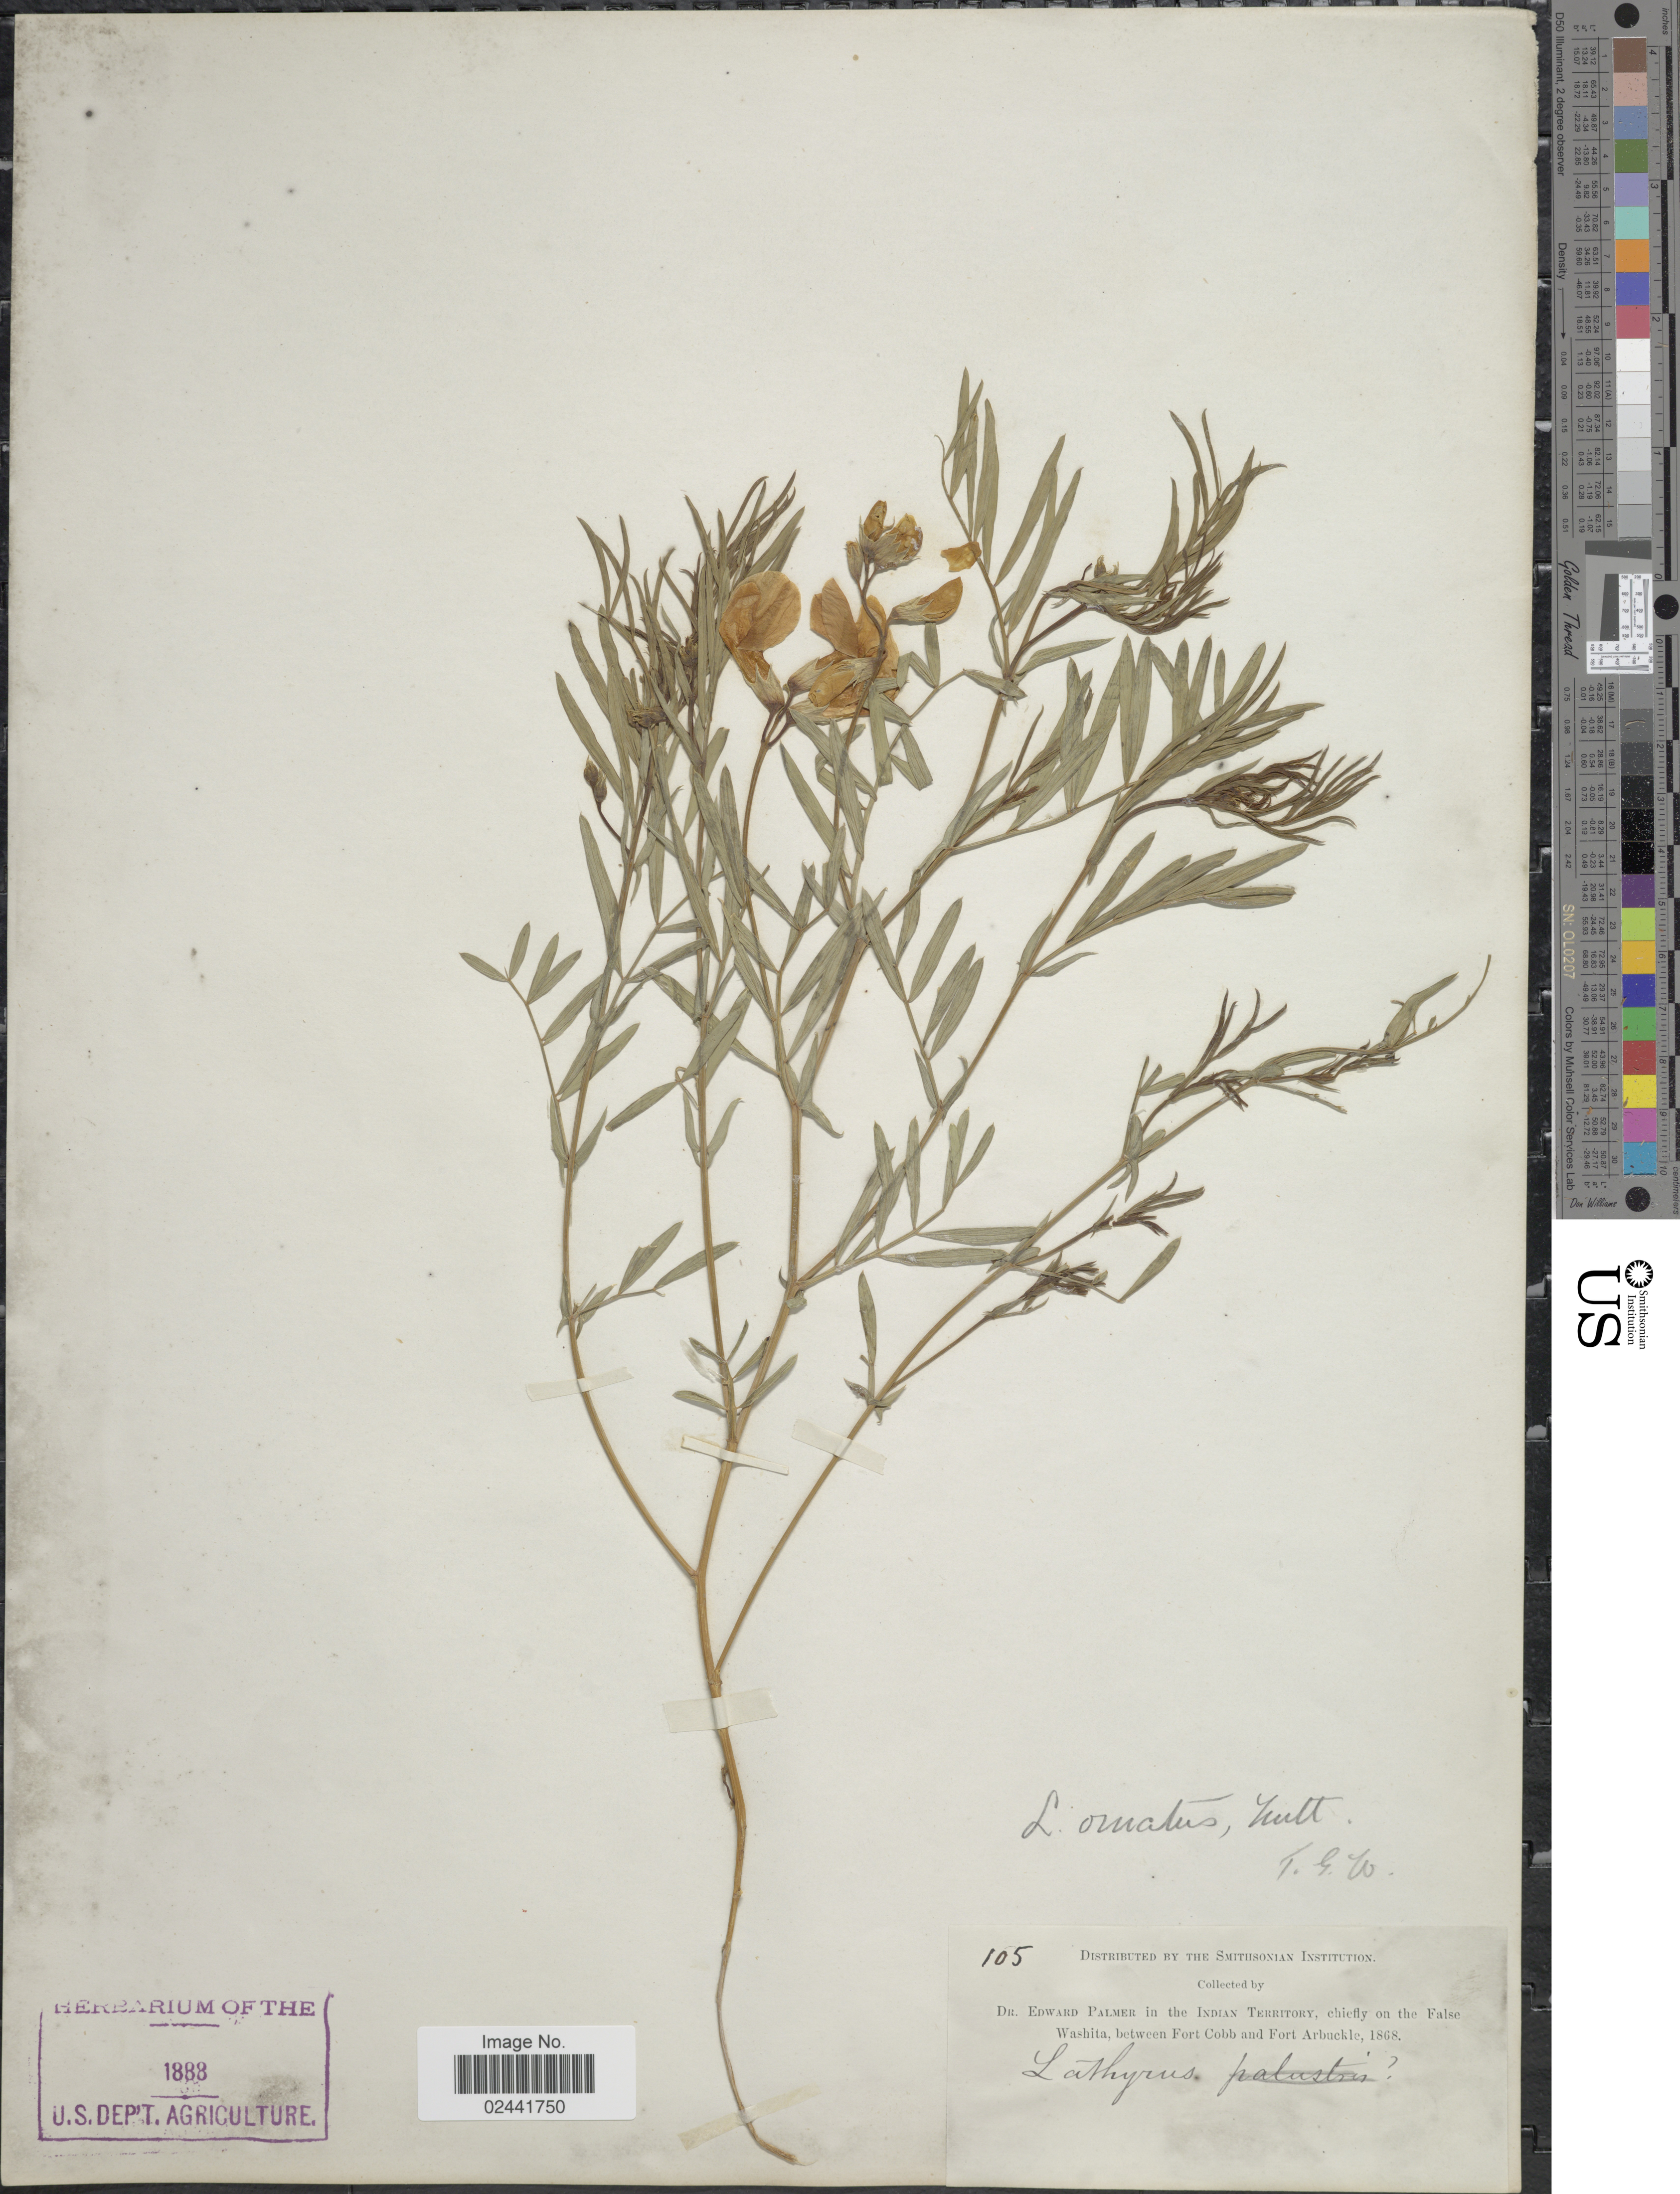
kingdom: Plantae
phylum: Tracheophyta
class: Magnoliopsida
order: Fabales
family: Fabaceae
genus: Lathyrus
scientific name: Lathyrus stipulaceus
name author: (Pursh) Butters & H. St. John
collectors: E. Palmer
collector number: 105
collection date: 1868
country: United States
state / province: Oklahoma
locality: In the Indian Territory